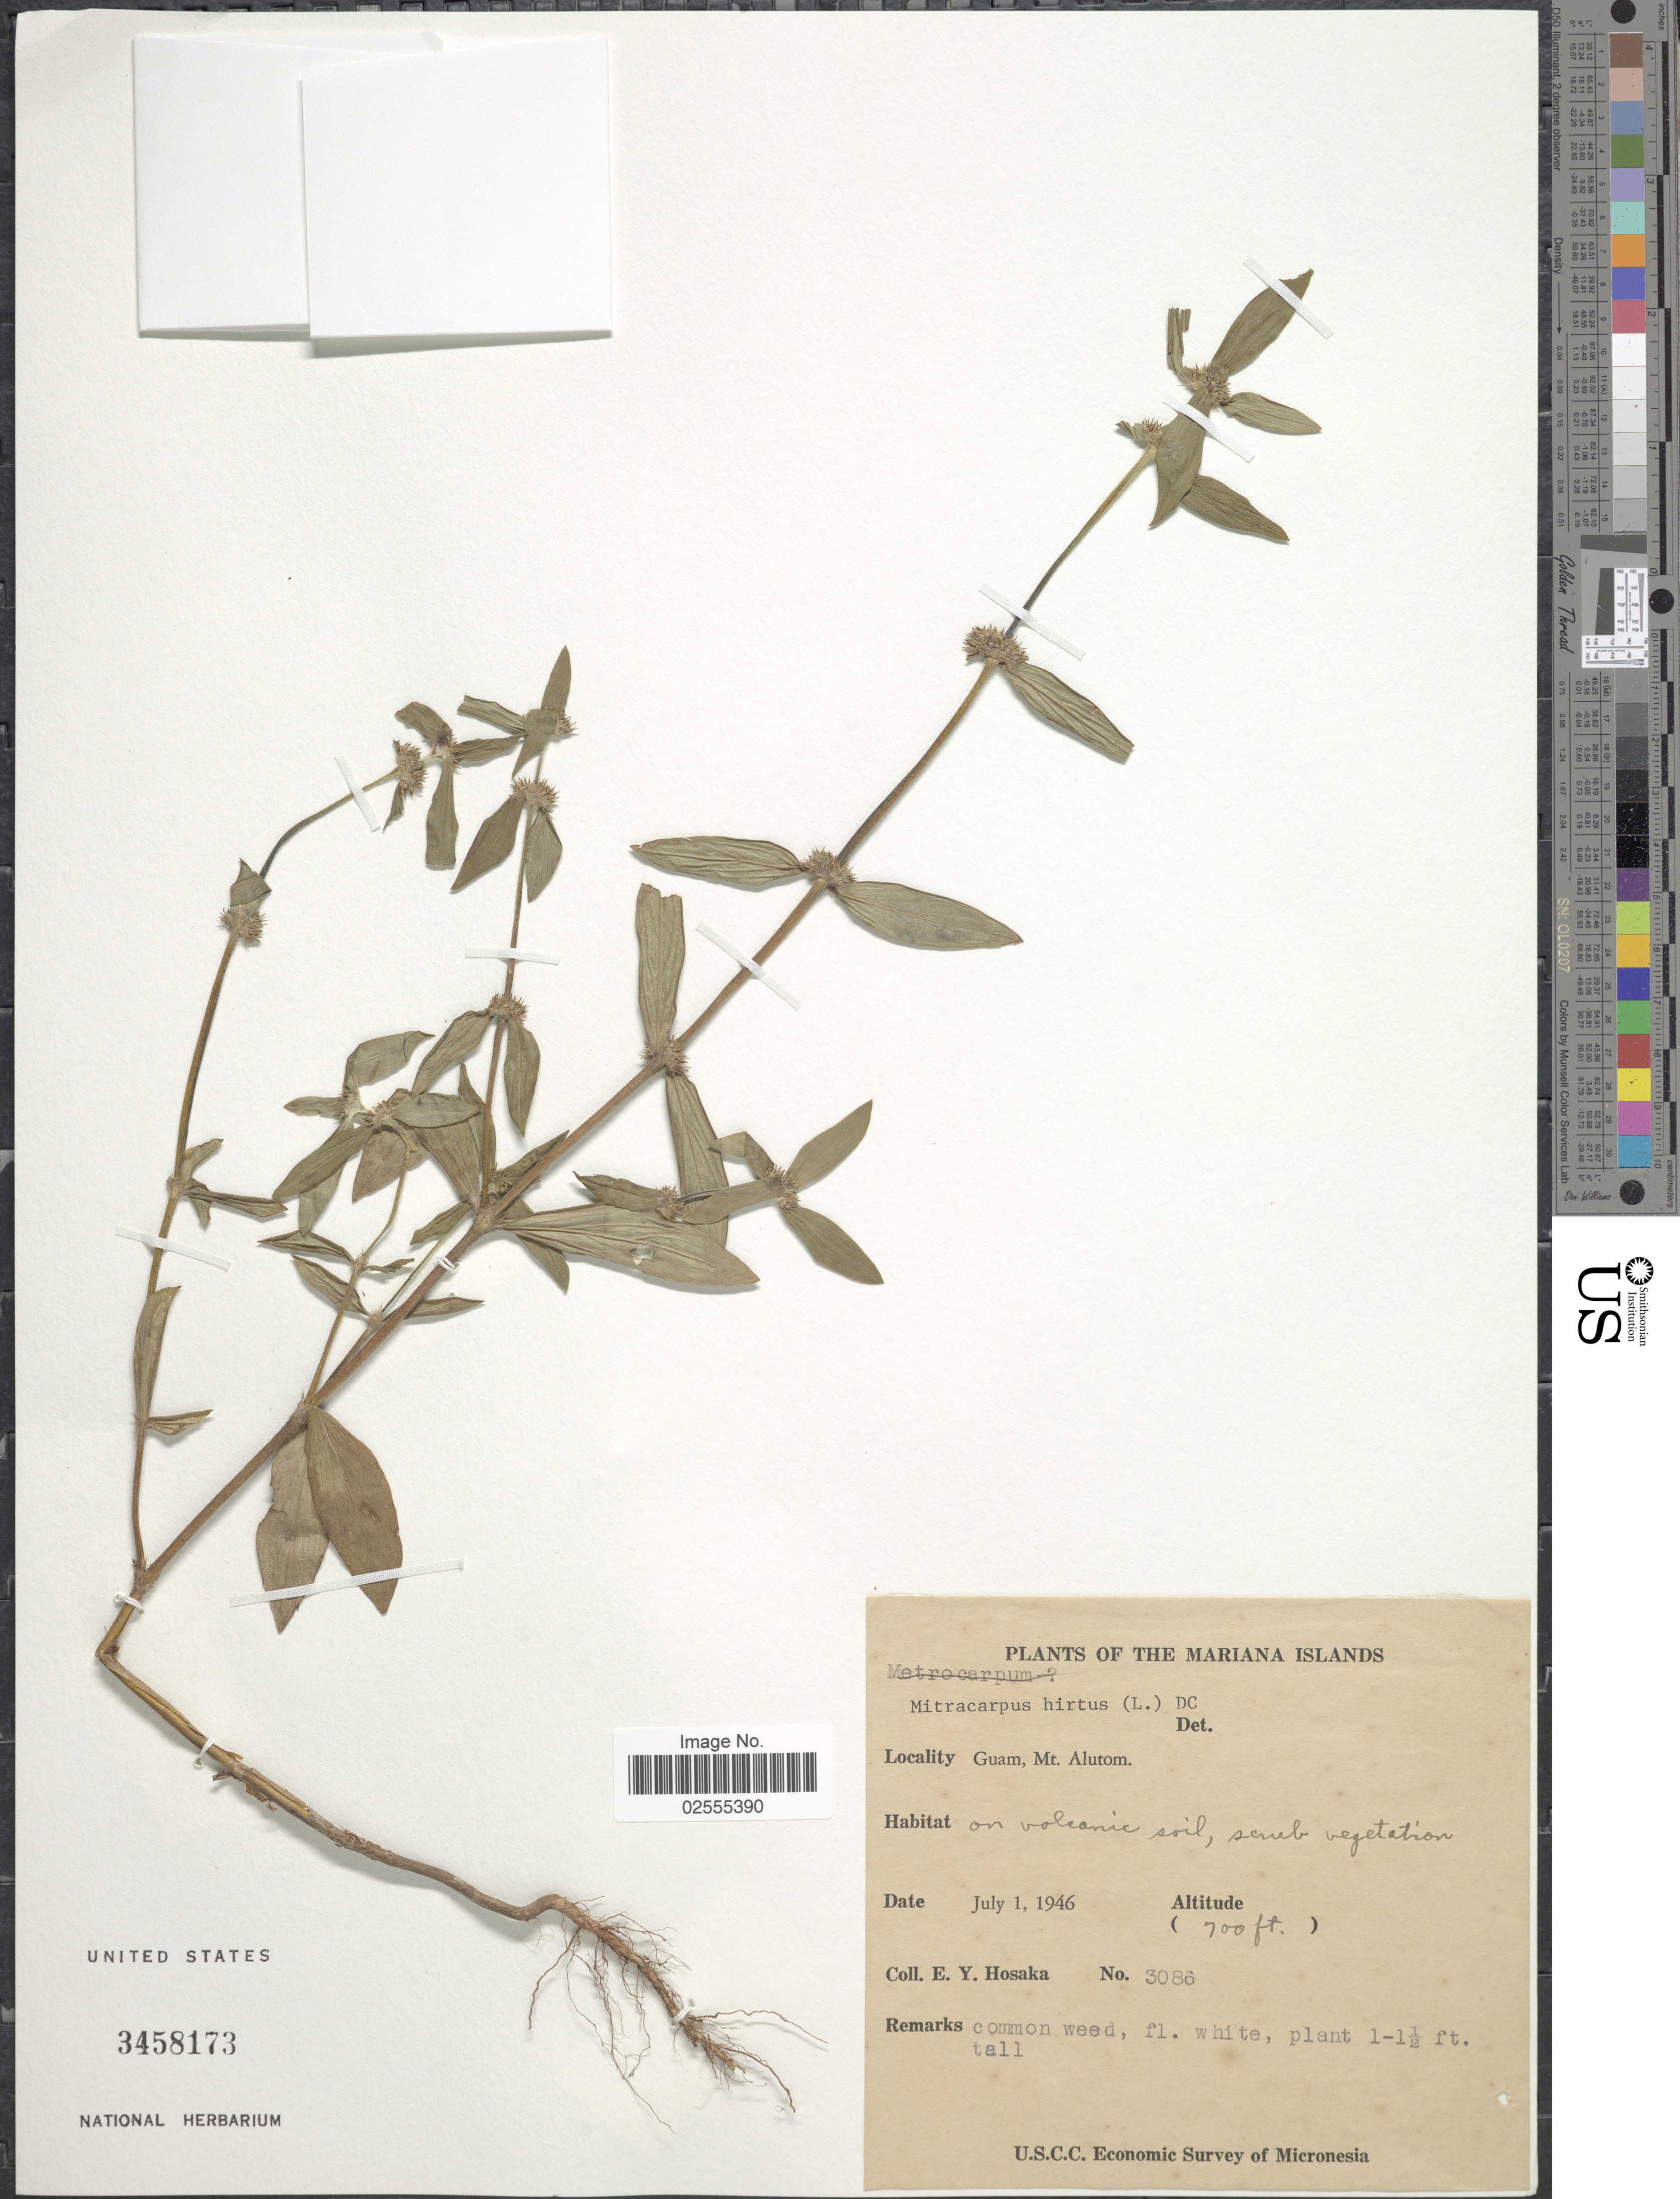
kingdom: Plantae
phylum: Tracheophyta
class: Magnoliopsida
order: Gentianales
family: Rubiaceae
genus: Mitracarpus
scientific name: Mitracarpus hirtus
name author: (L.) DC.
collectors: E. Y. Hosaka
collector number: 3086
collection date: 1946-07-01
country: Guam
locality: Mariana Islands. Guam, Mt. Alutom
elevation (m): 213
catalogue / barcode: US 3458173